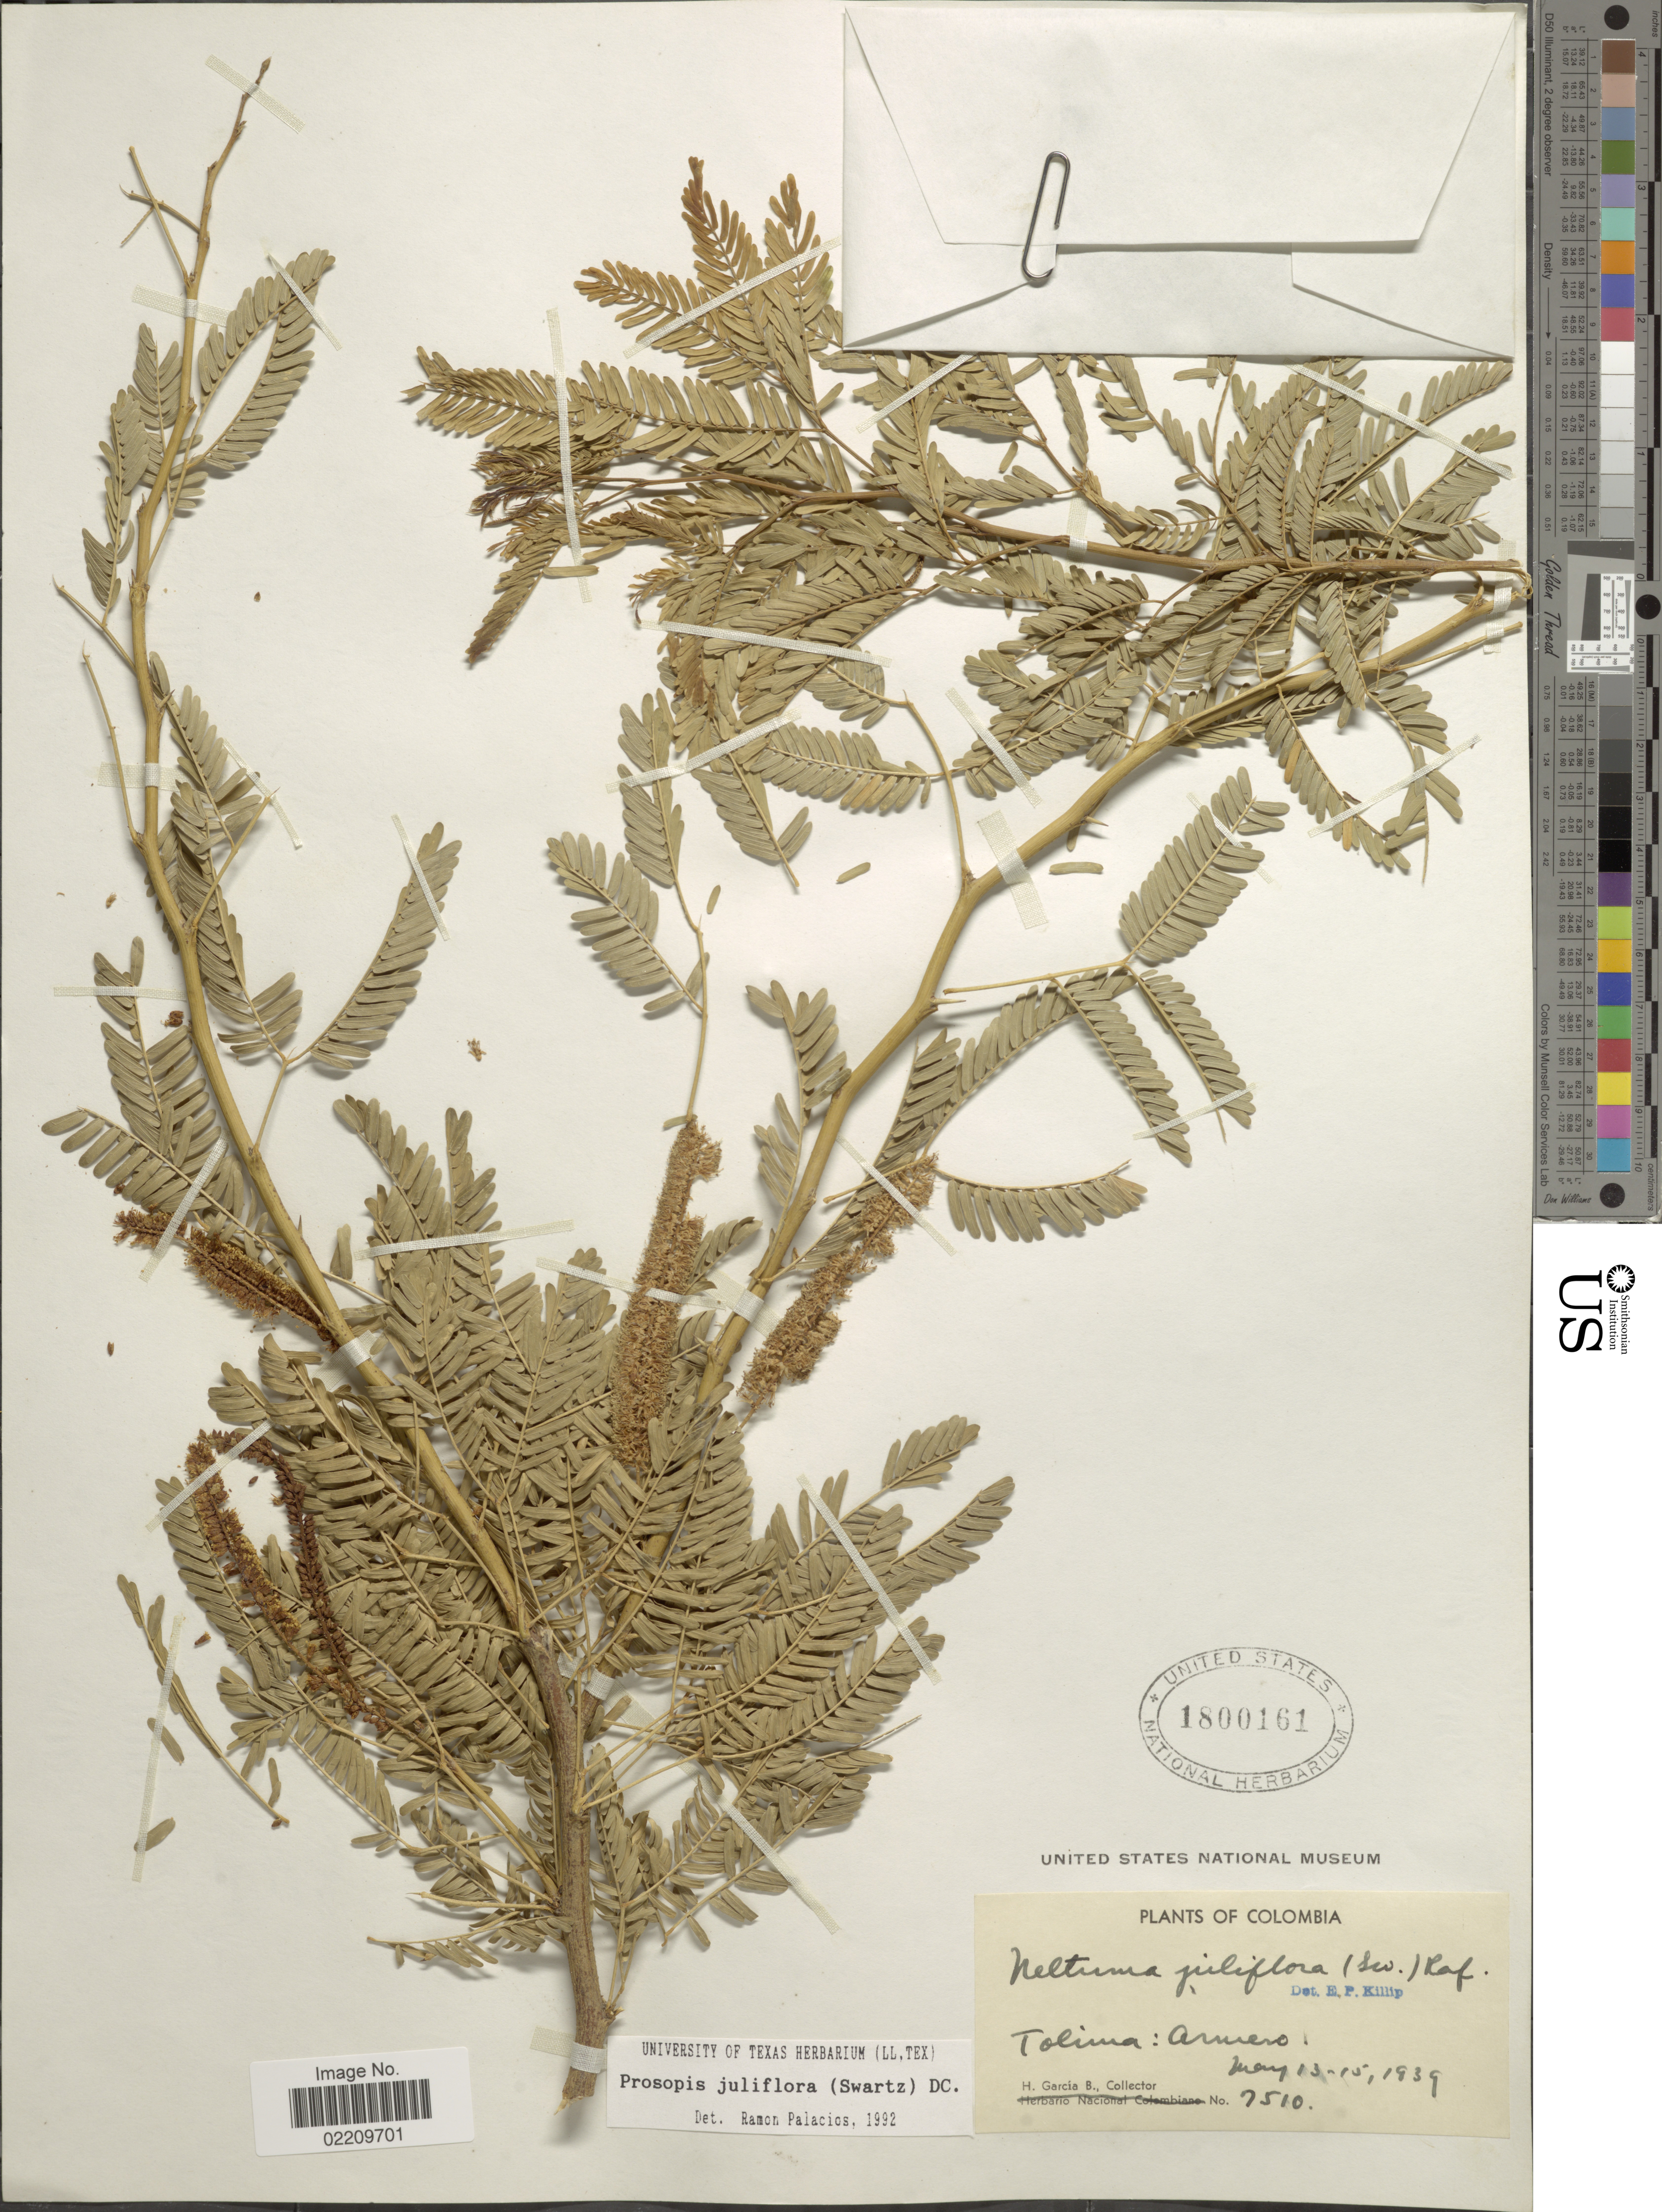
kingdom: Plantae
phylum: Tracheophyta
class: Magnoliopsida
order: Fabales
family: Fabaceae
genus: Neltuma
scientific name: Neltuma juliflora var. juliflora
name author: (Sw.) Raf.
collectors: H. García Barriga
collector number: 7510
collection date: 1939-05-13/1939-05-15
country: Colombia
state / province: Tolima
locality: Tolima: Armero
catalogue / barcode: US 1800161